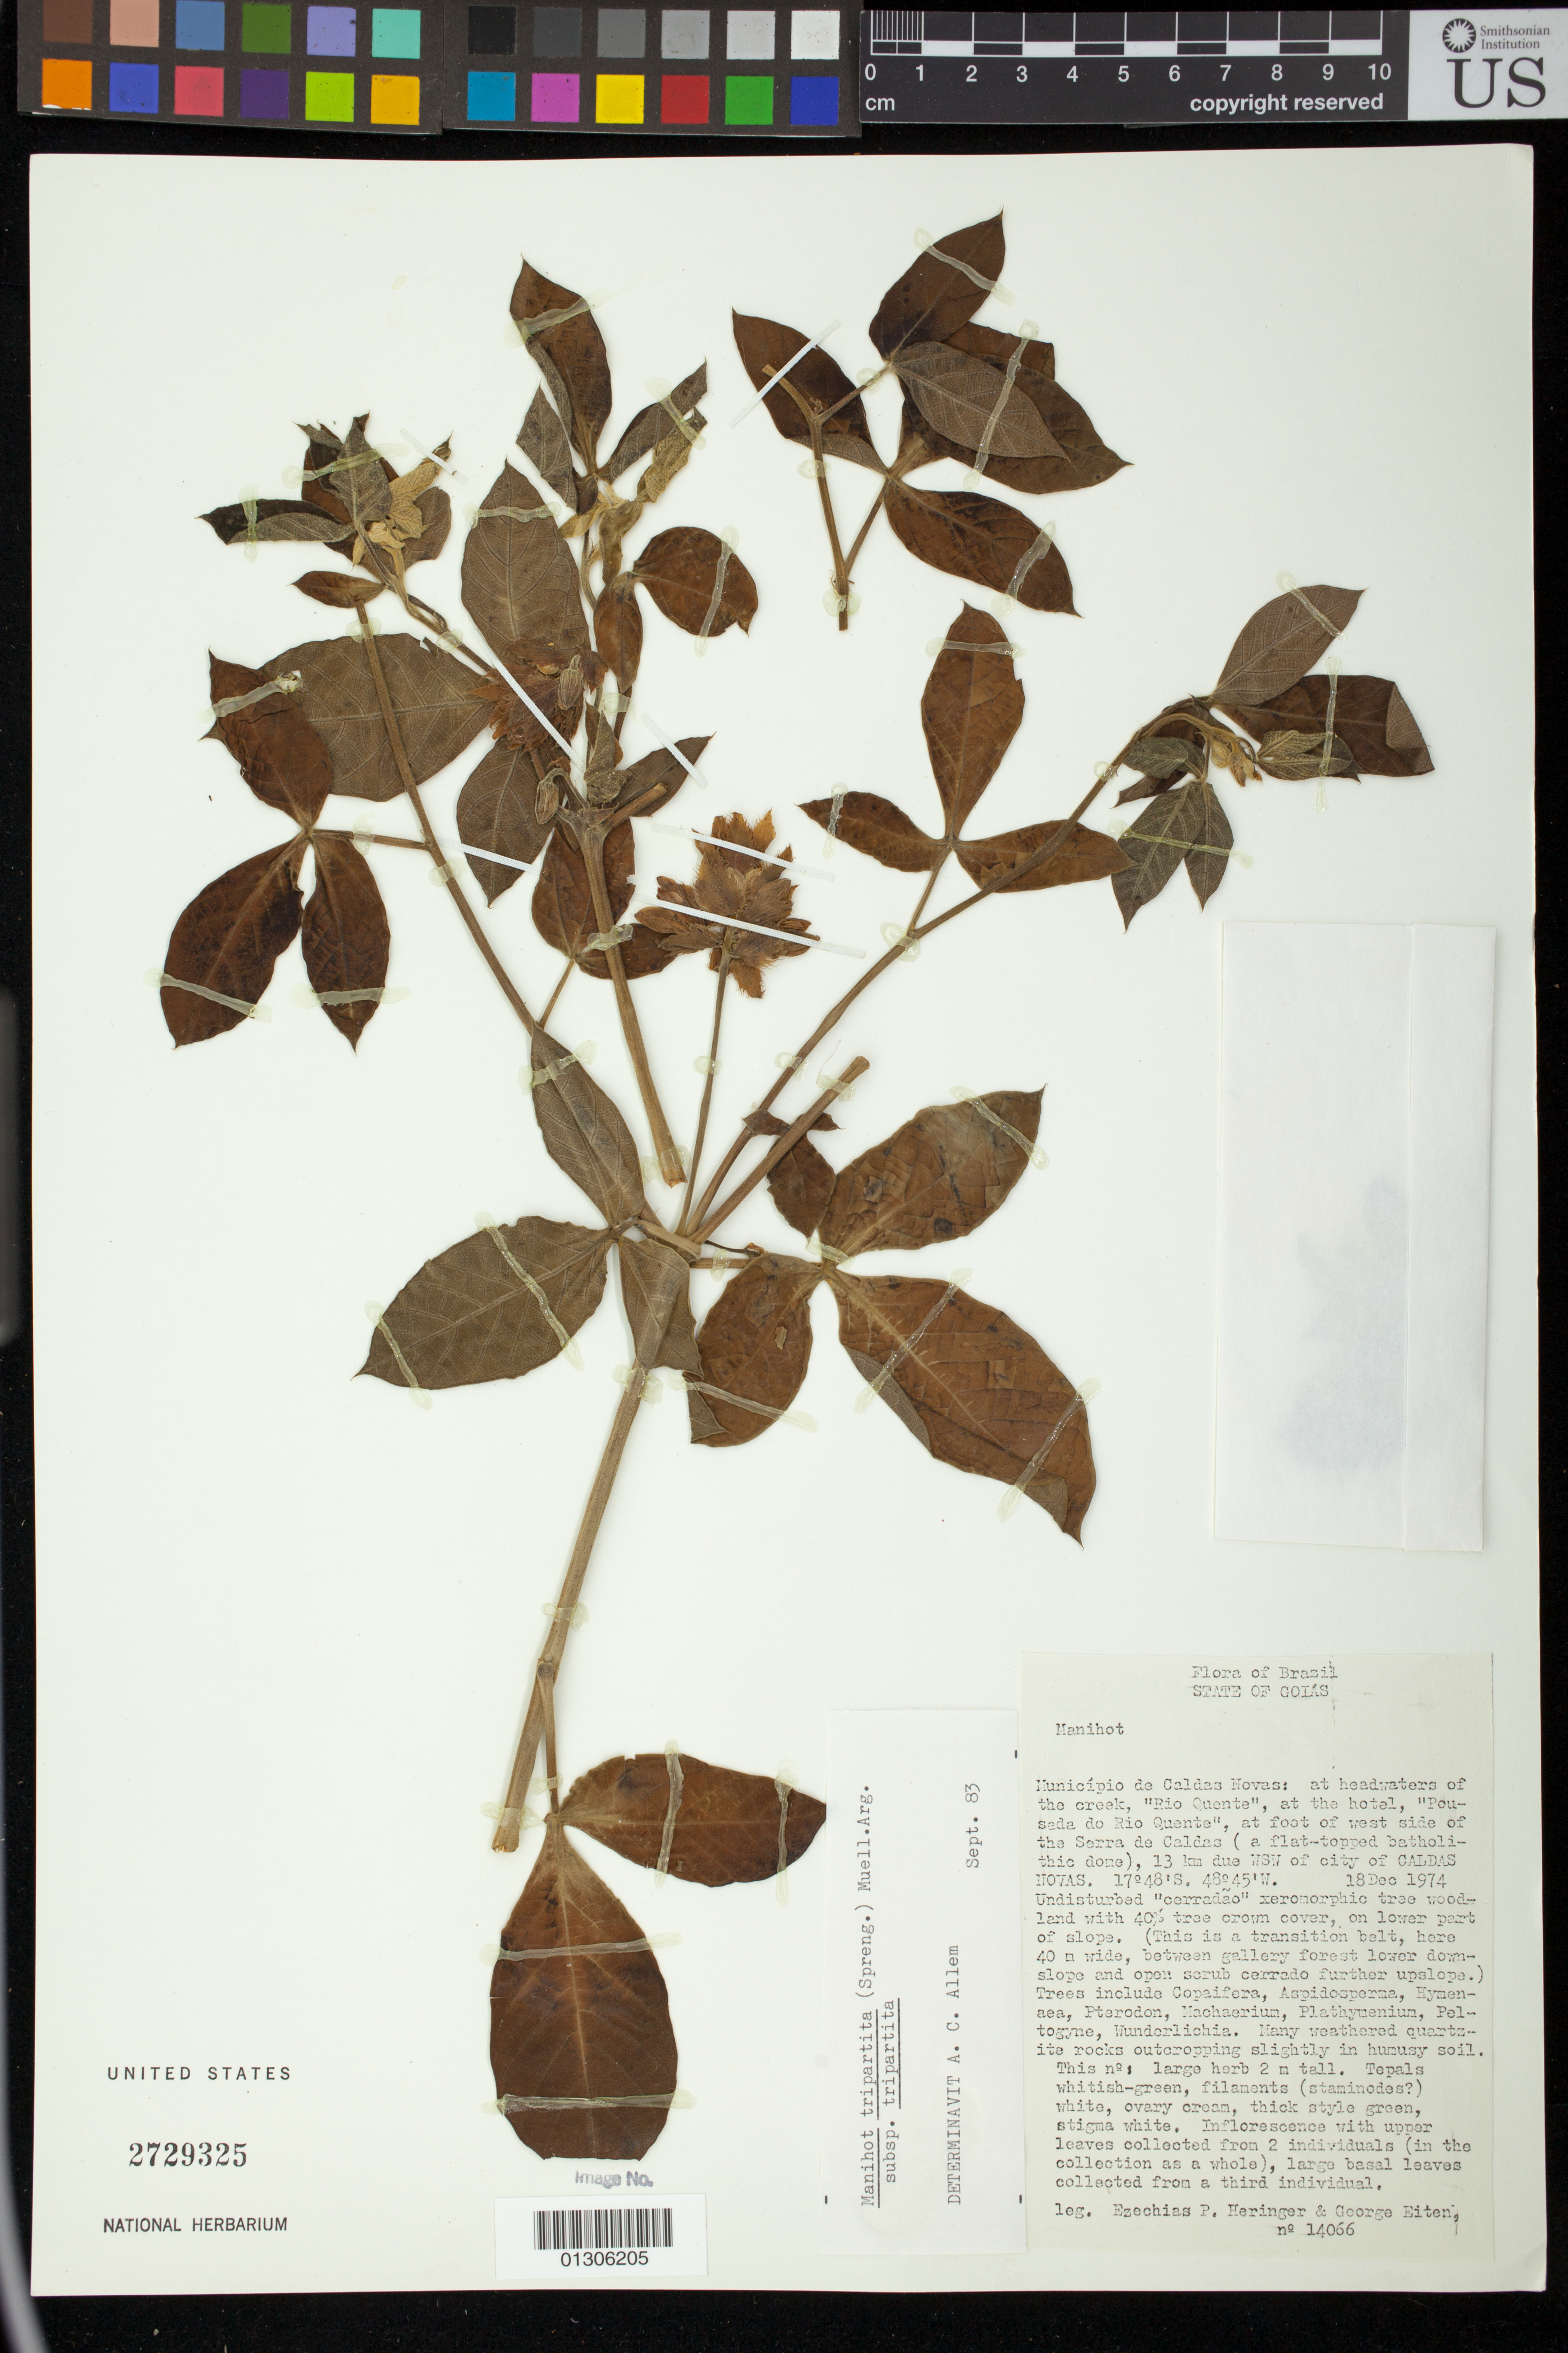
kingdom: Plantae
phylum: Tracheophyta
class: Magnoliopsida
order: Malpighiales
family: Euphorbiaceae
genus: Manihot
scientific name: Manihot tripartita subsp. tripartita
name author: (Spreng.) Müll. Arg.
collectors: E. P. Heringer & G. Eiten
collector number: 14066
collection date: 1974-12-18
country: Brazil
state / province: Goiás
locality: Municipio de Caldas Novas: at headwaters of the creek, "Rio Quente", at the hotel, "Pousada do Rio Quente", at foot of west side of the Serra de Caldas, 13 km due WSW of city of Caldas Novas.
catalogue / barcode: US 2729325